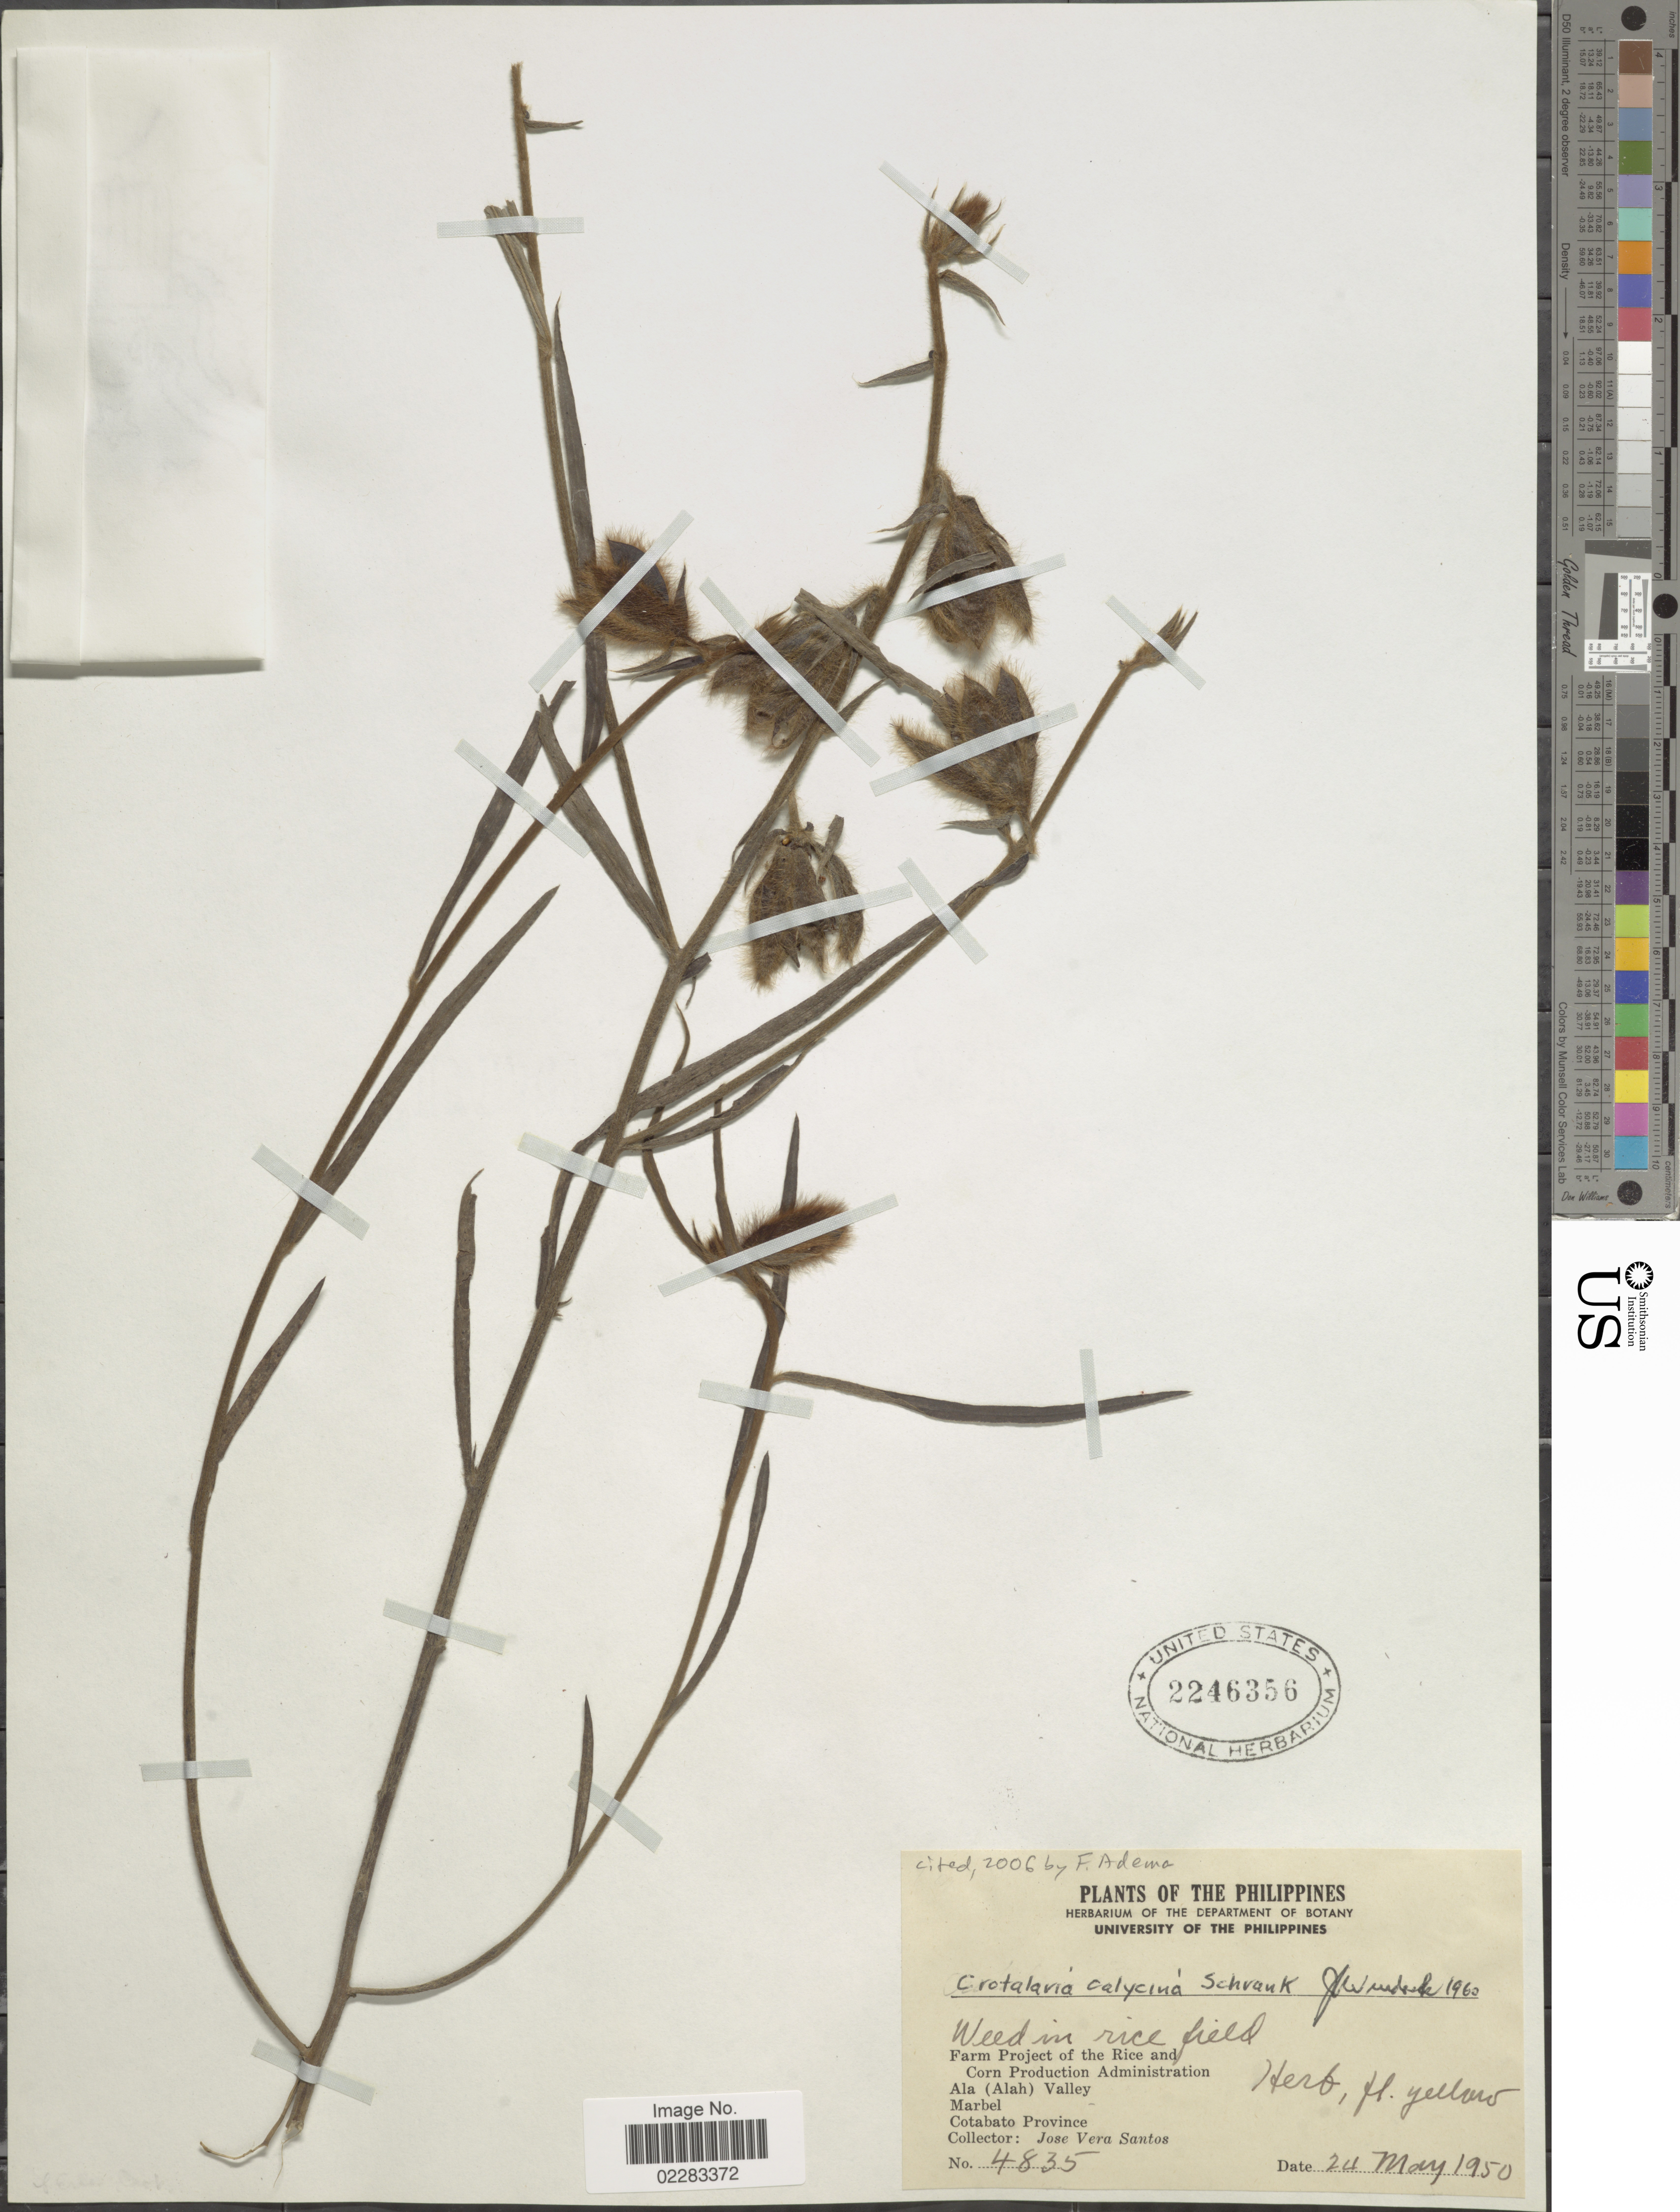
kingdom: Plantae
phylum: Tracheophyta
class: Magnoliopsida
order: Fabales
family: Fabaceae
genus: Crotalaria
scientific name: Crotalaria calycina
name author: Schrank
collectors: J. V. Santos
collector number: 4835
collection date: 1950-05-24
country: Philippines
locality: Ala (Alah) Valley, Marbel Cotabato Province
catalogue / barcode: US 2246356